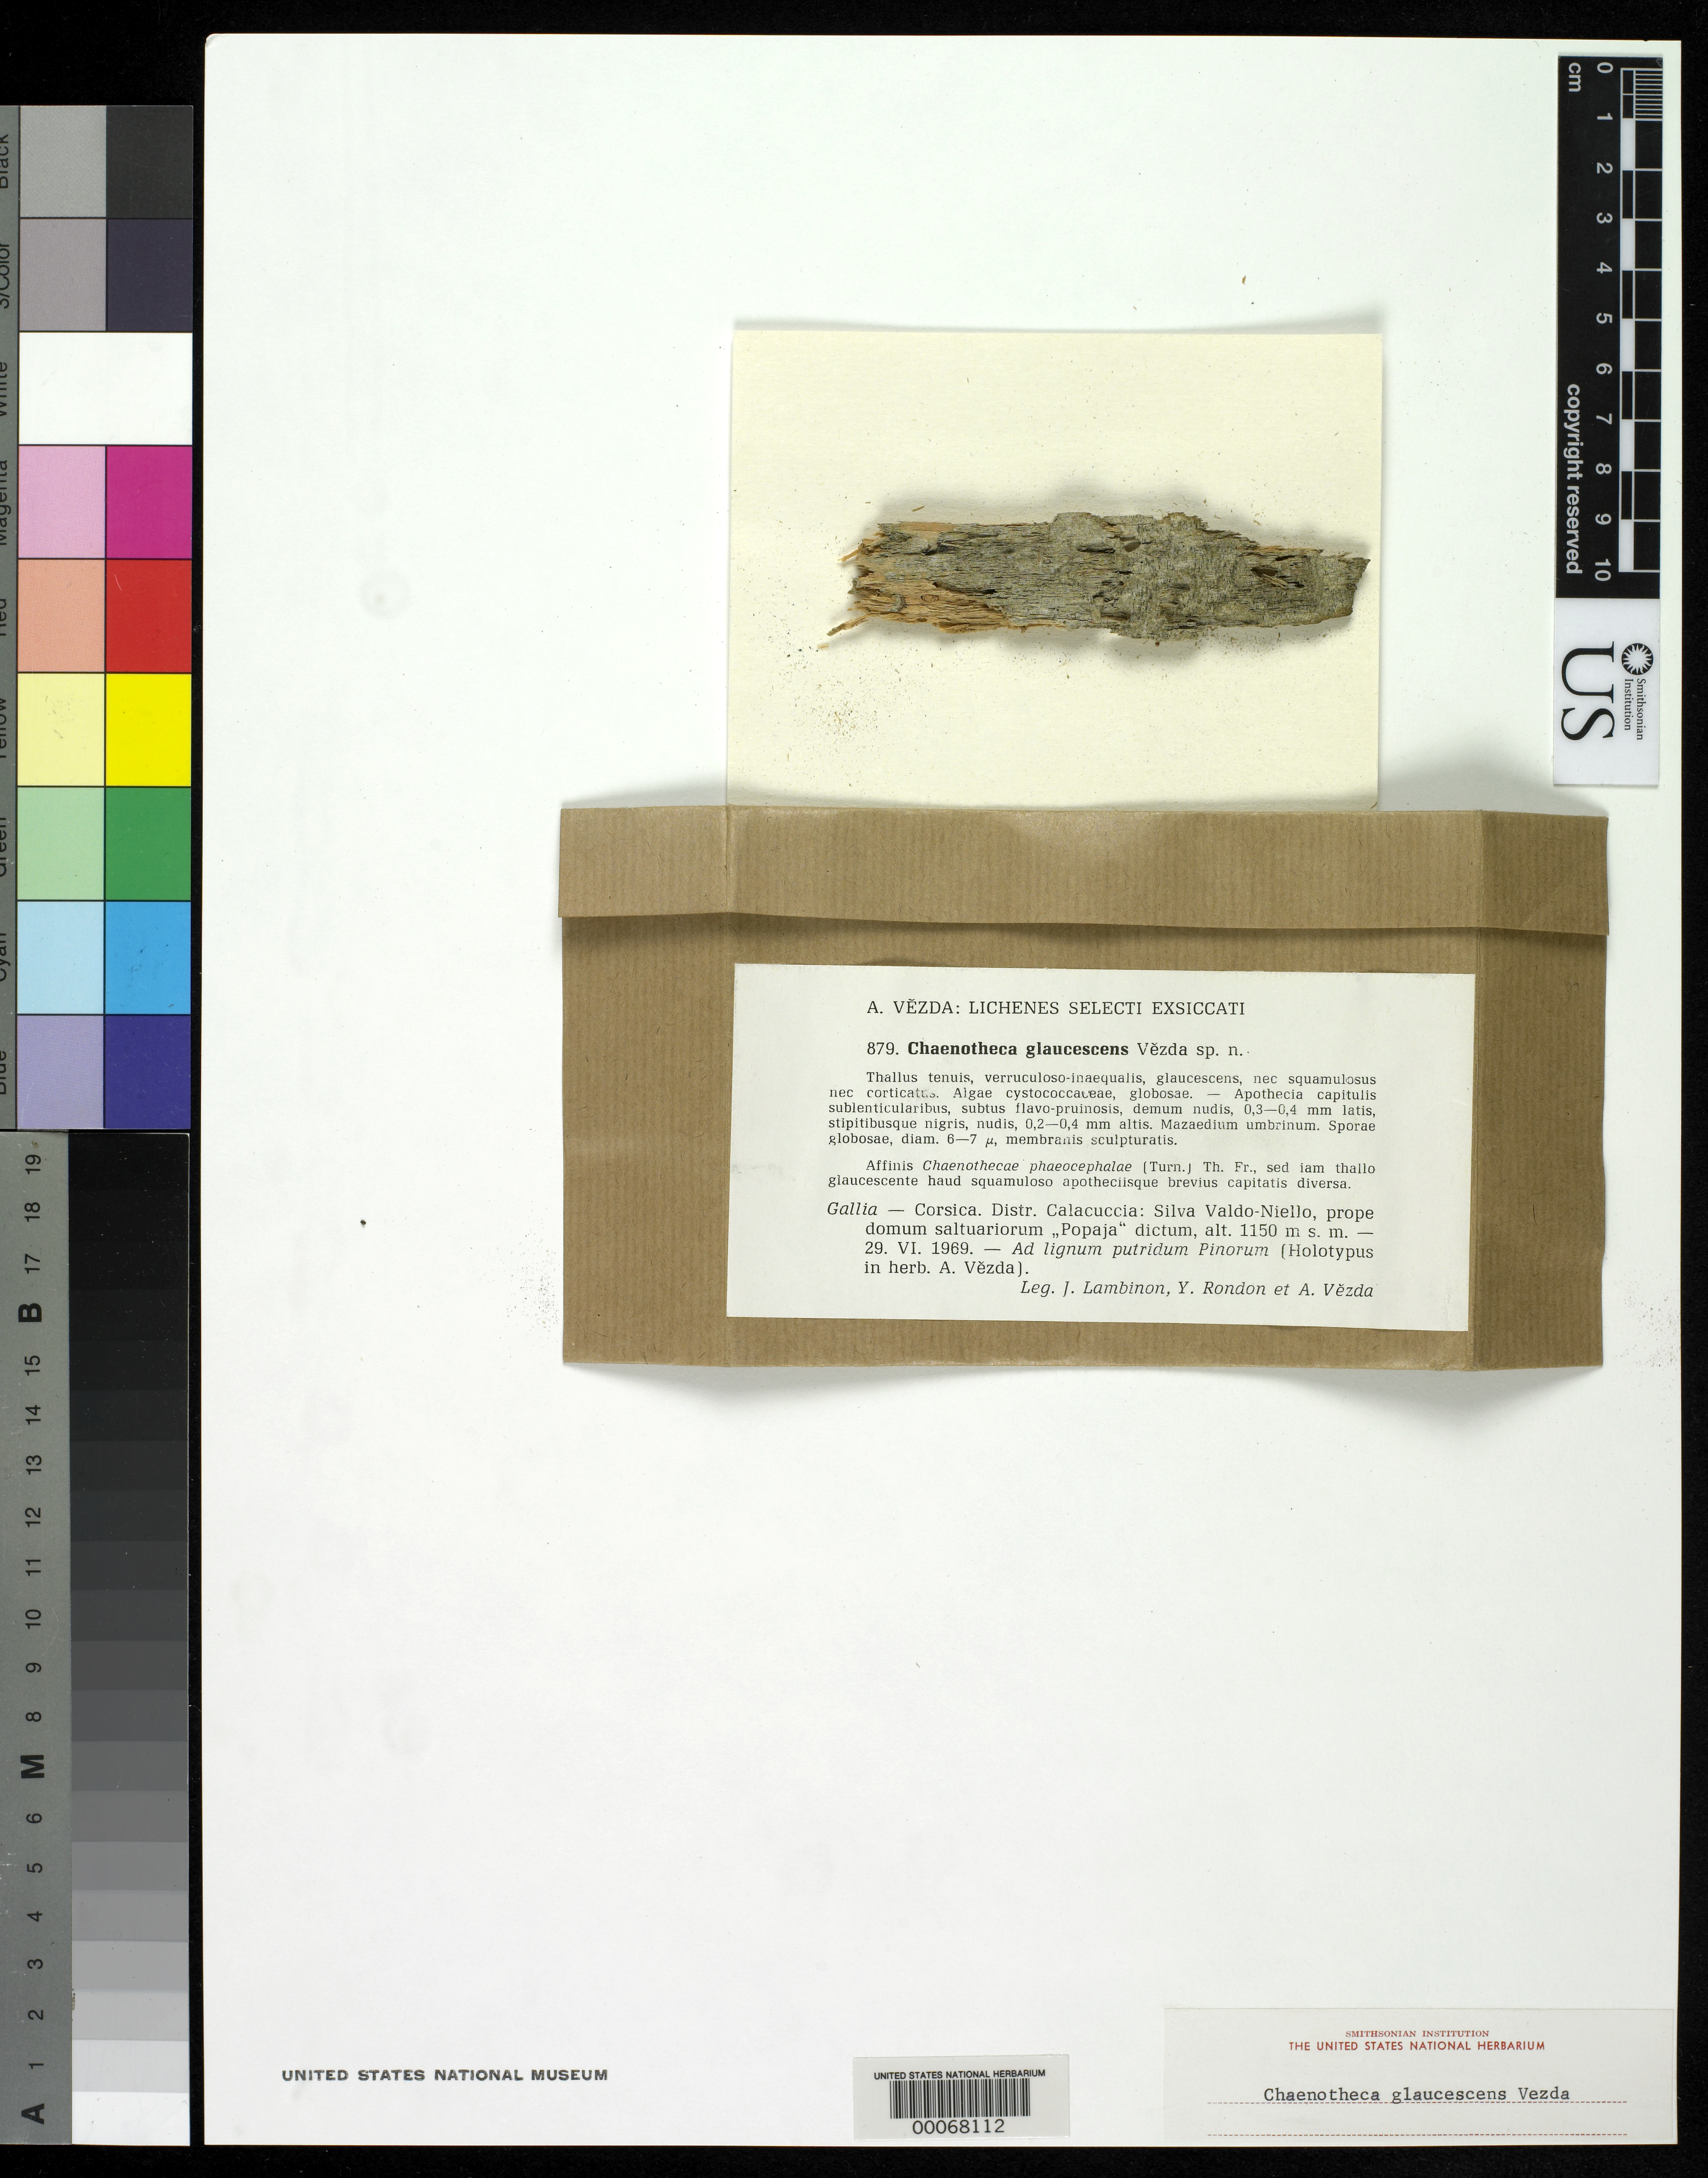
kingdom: Fungi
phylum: Ascomycota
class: Coniocybomycetes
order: Coniocybales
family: Coniocybaceae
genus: Chaenotheca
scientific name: Chaenotheca glaucescens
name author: Vezda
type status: Isotype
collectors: J. Lambinon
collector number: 879 Vezda No.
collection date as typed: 29 Jun 1969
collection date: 1969-06-29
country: France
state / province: Corsica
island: Corse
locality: Calacuccia, Silva Valdo-Niello, prope domum salutariorum, Propaja. [Calacuccia, Forêt de Valdo-Niello, near sanitarium/hospital, Propaja.]